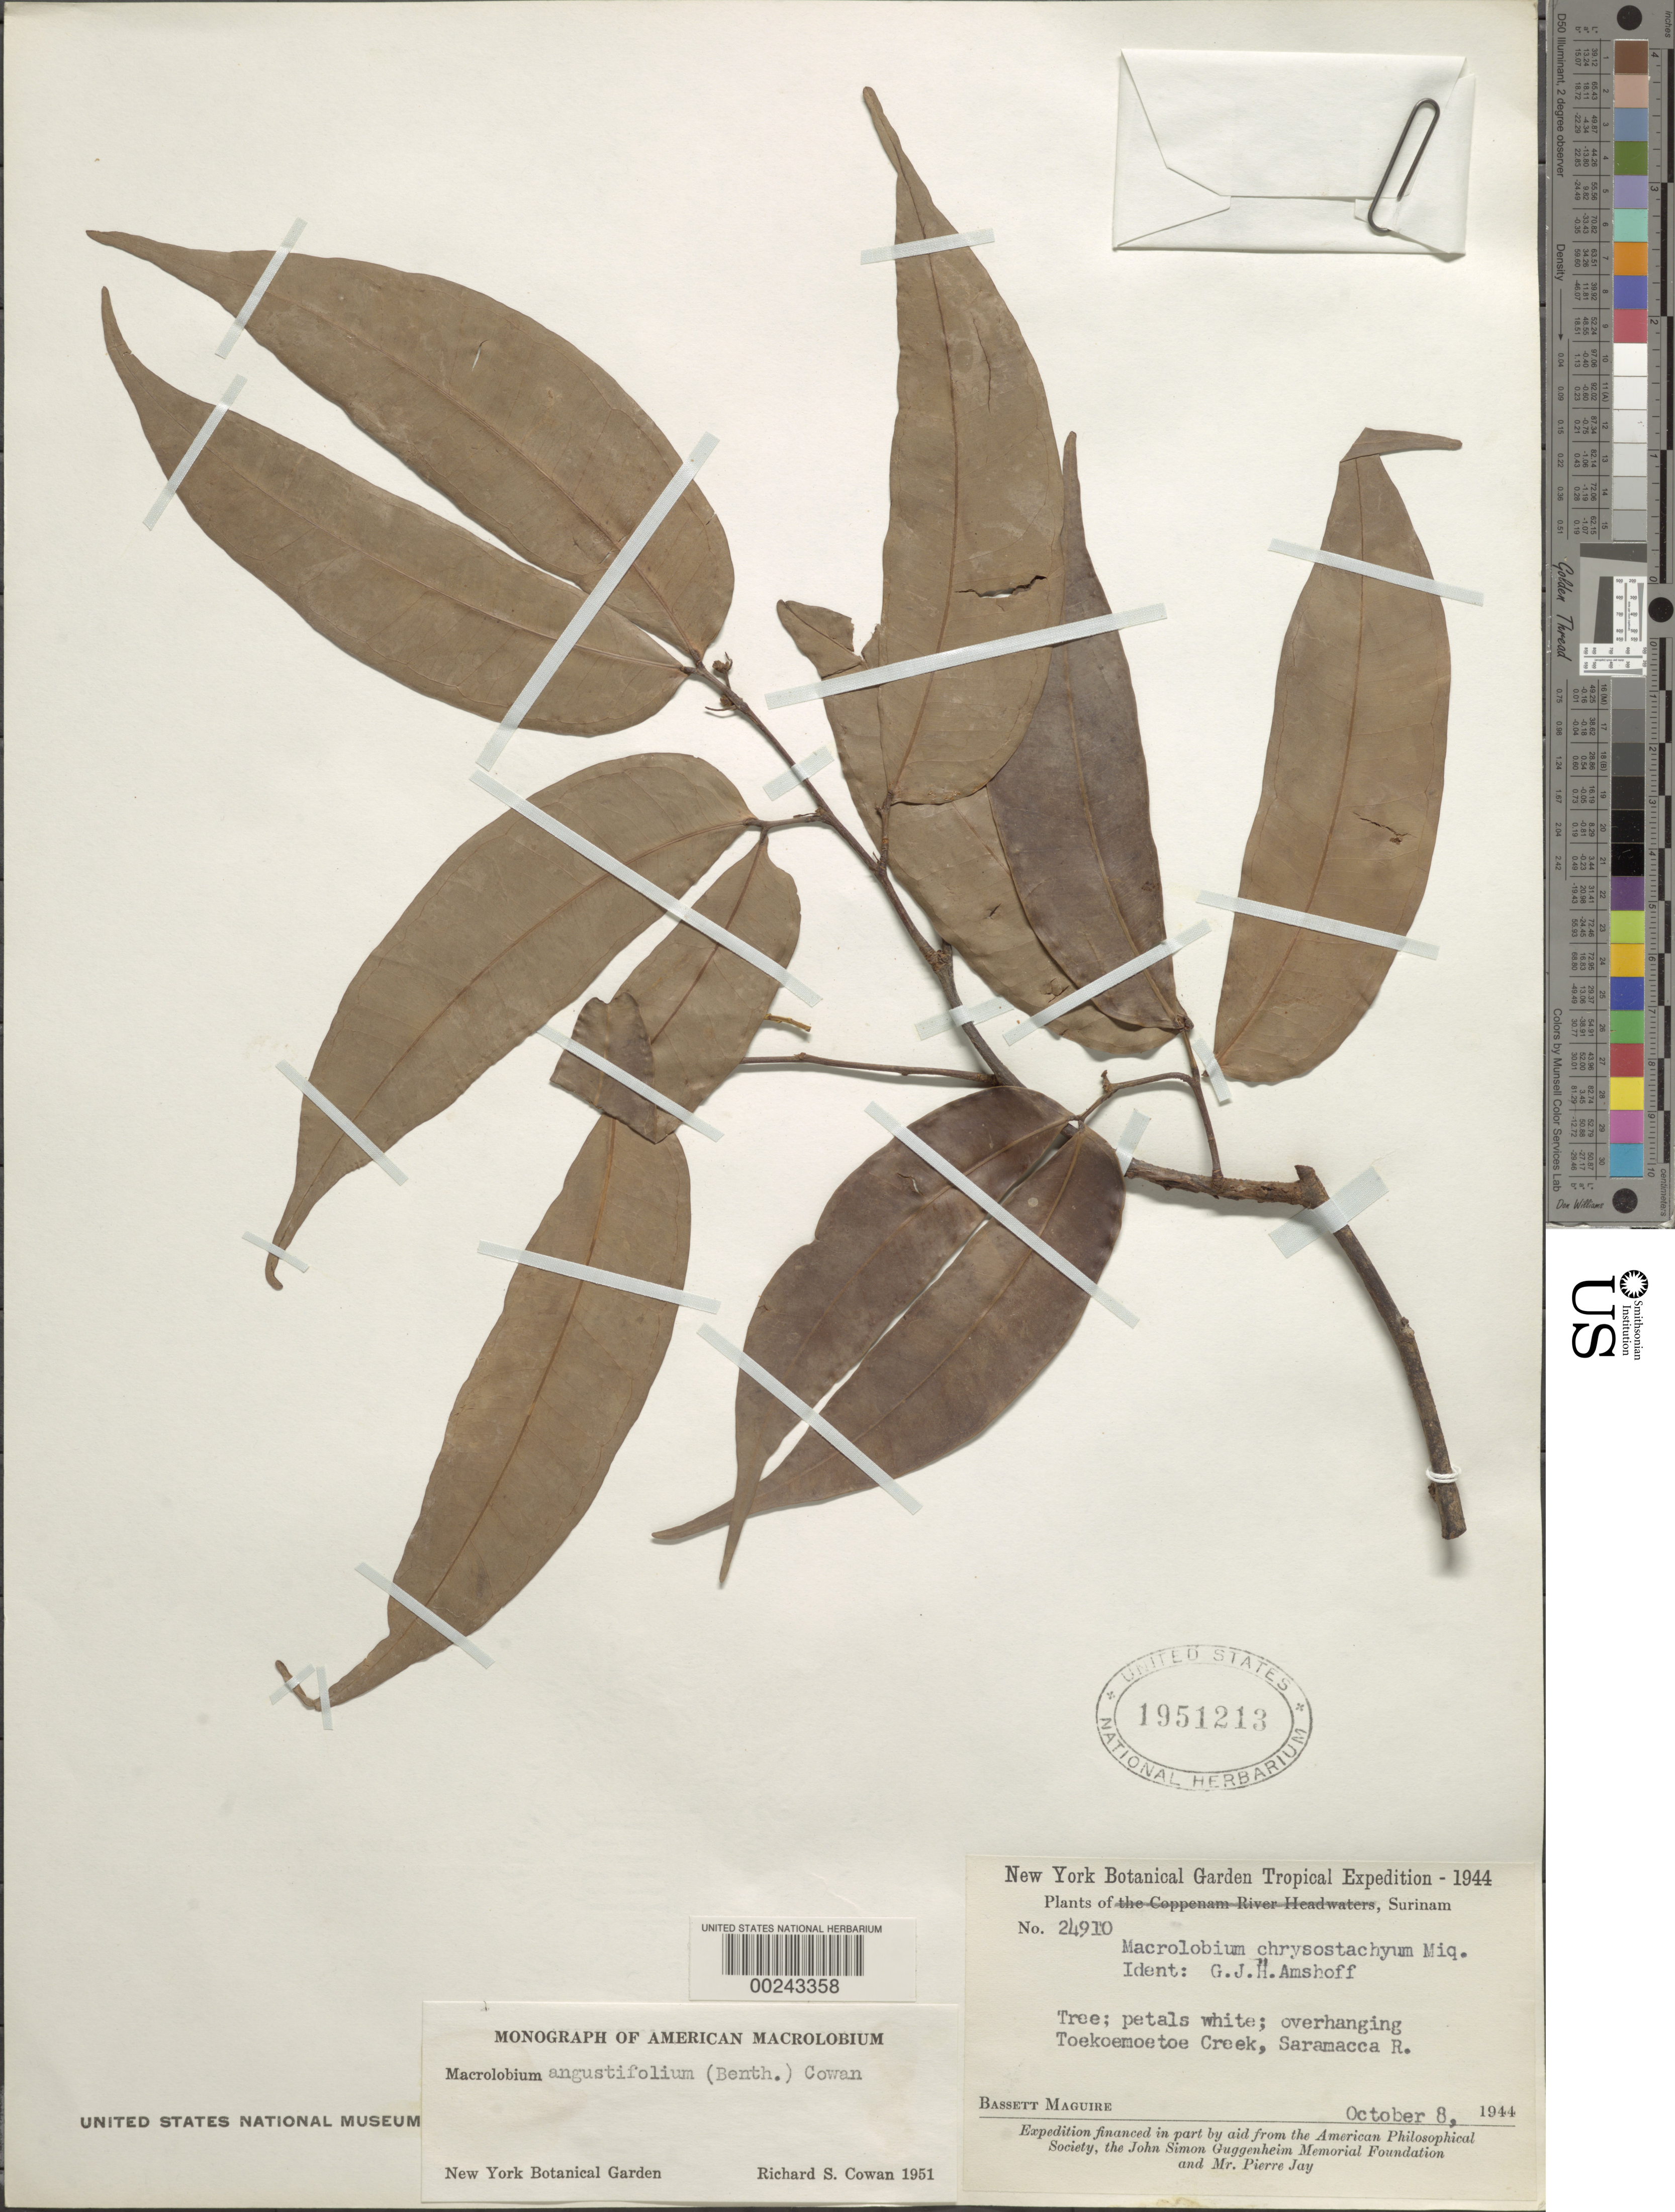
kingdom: Plantae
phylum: Tracheophyta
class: Magnoliopsida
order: Fabales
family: Fabaceae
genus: Macrolobium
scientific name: Macrolobium angustifolium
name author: (Benth.) R.S. Cowan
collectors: B. Maguire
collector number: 24910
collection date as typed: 08 Oct 1944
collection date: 1944-10-08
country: Suriname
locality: Toekoemoetoe creek, saramacca river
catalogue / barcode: US 1951213